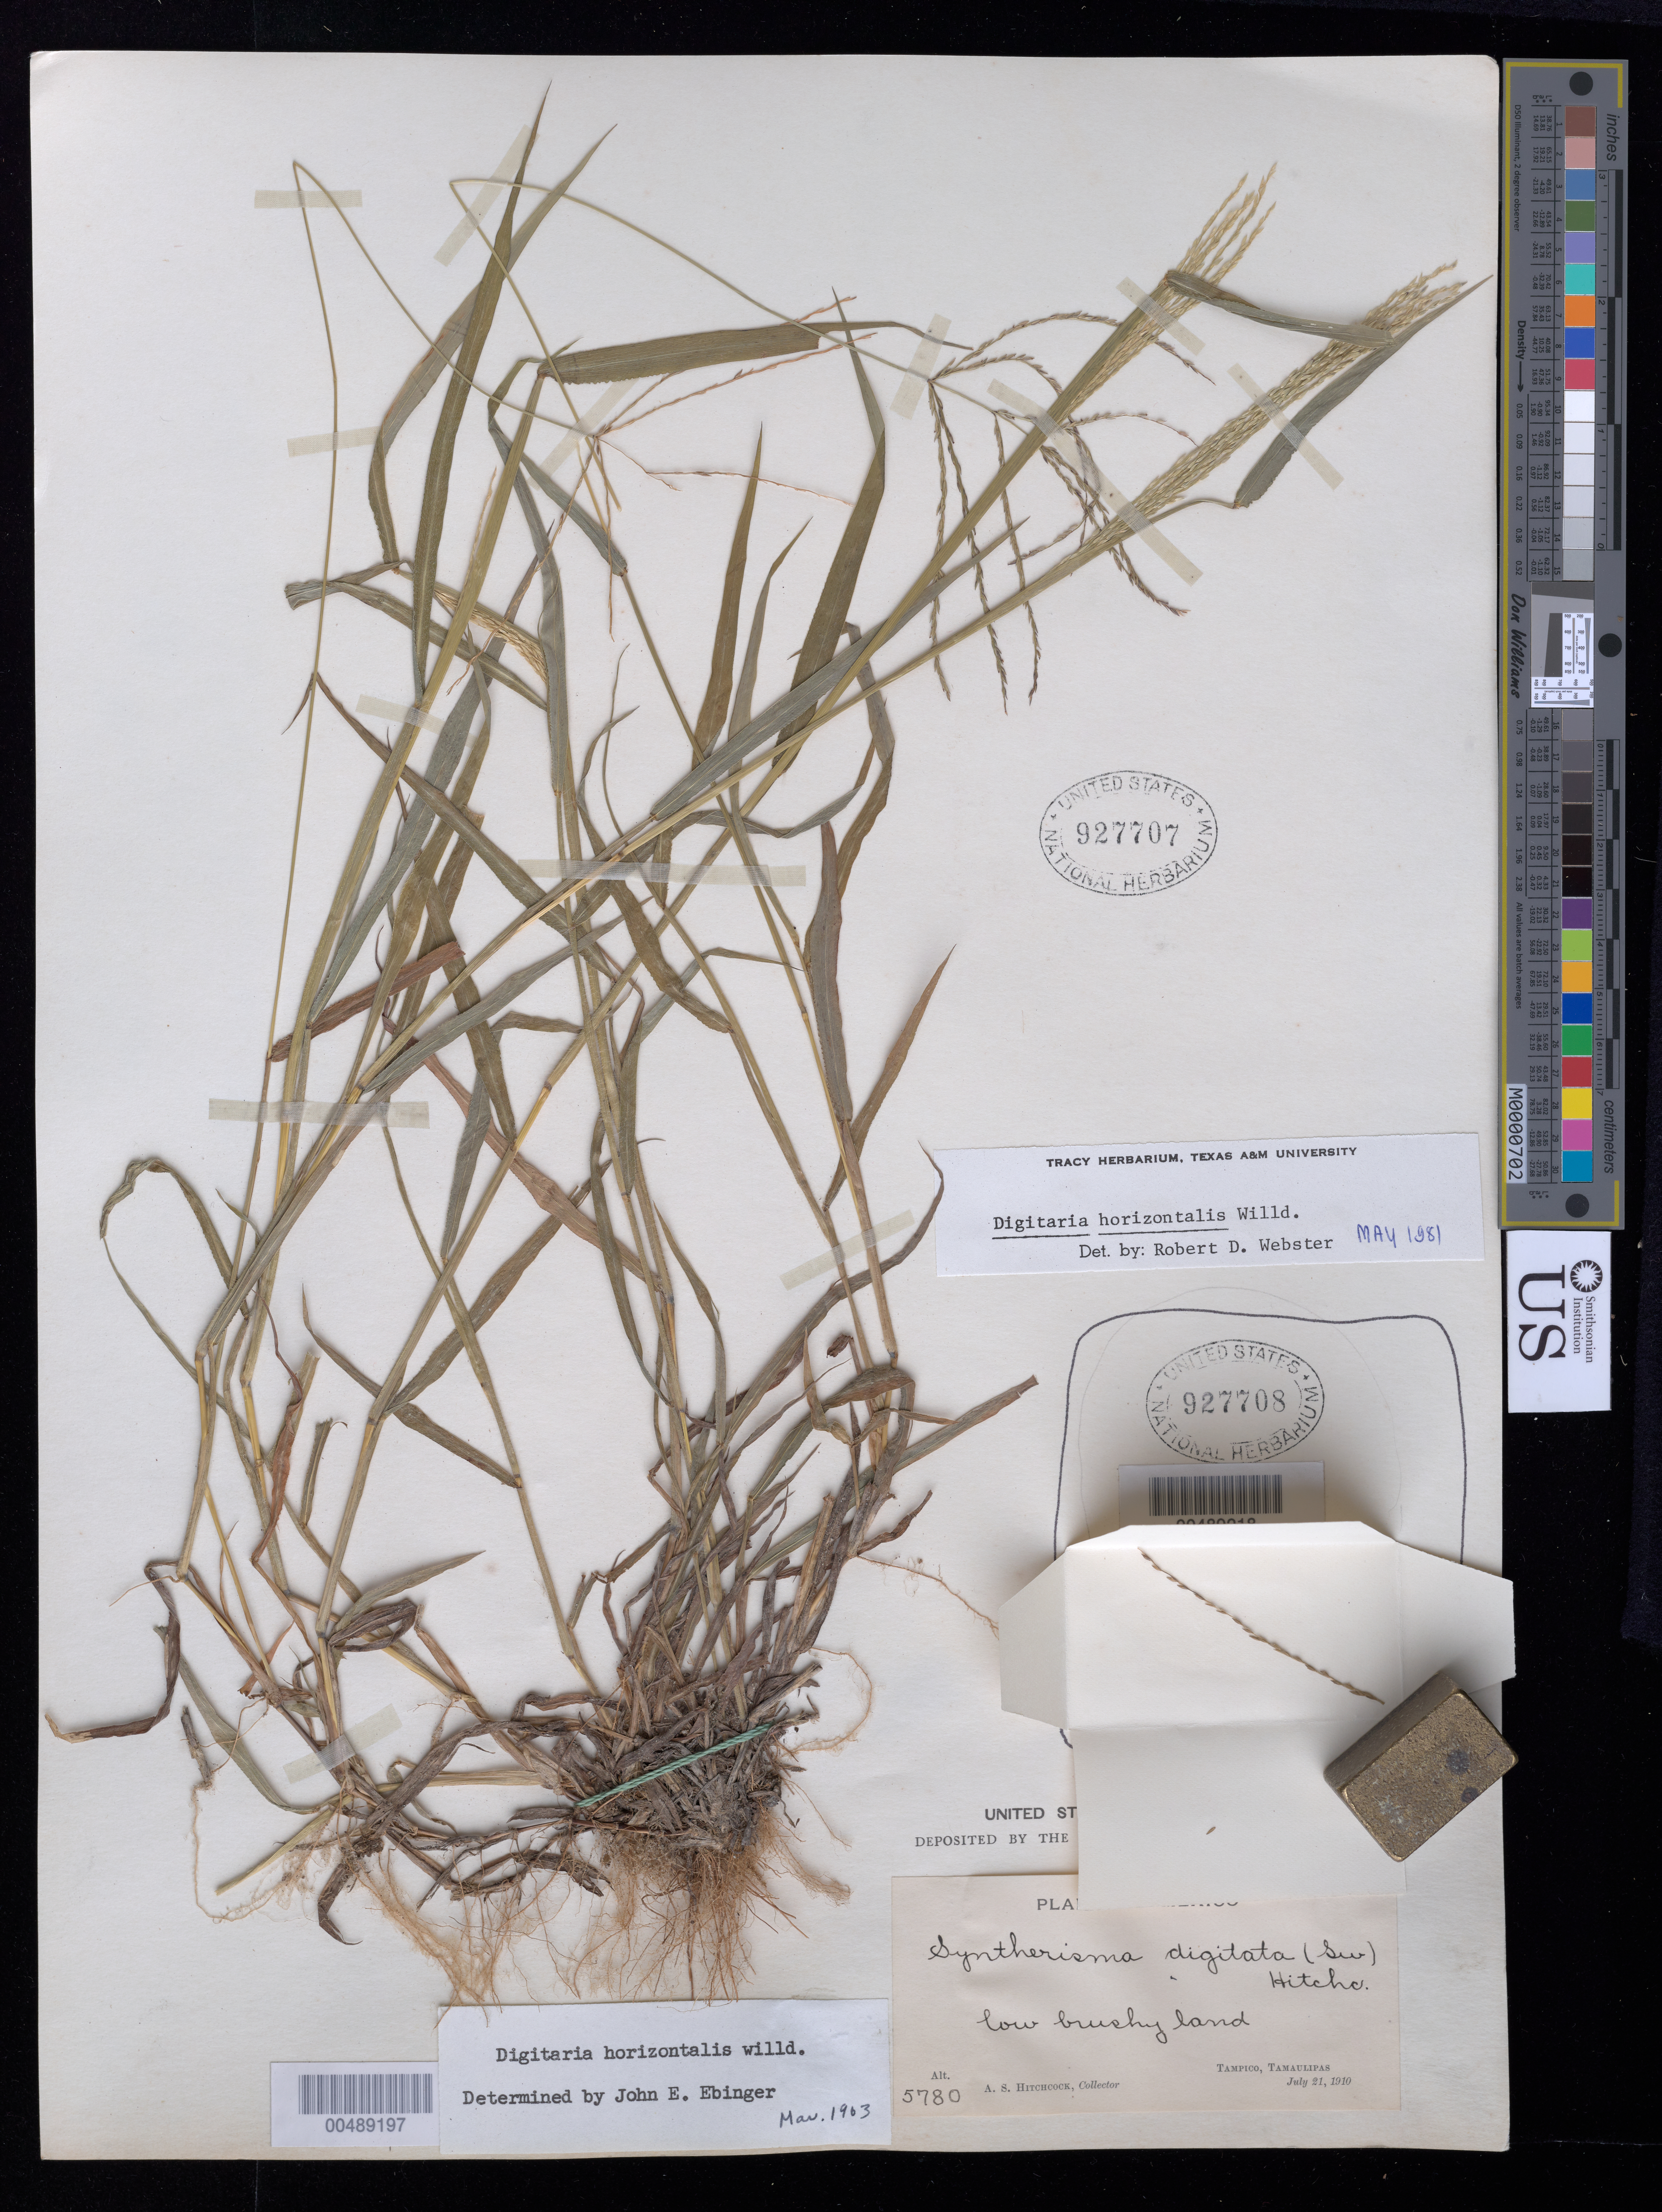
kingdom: Plantae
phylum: Tracheophyta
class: Liliopsida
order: Poales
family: Poaceae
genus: Digitaria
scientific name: Digitaria horizontalis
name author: Willd.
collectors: F. M. Liebmann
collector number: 213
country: Mexico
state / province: Jalisco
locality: San Ramon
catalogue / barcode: US 927708